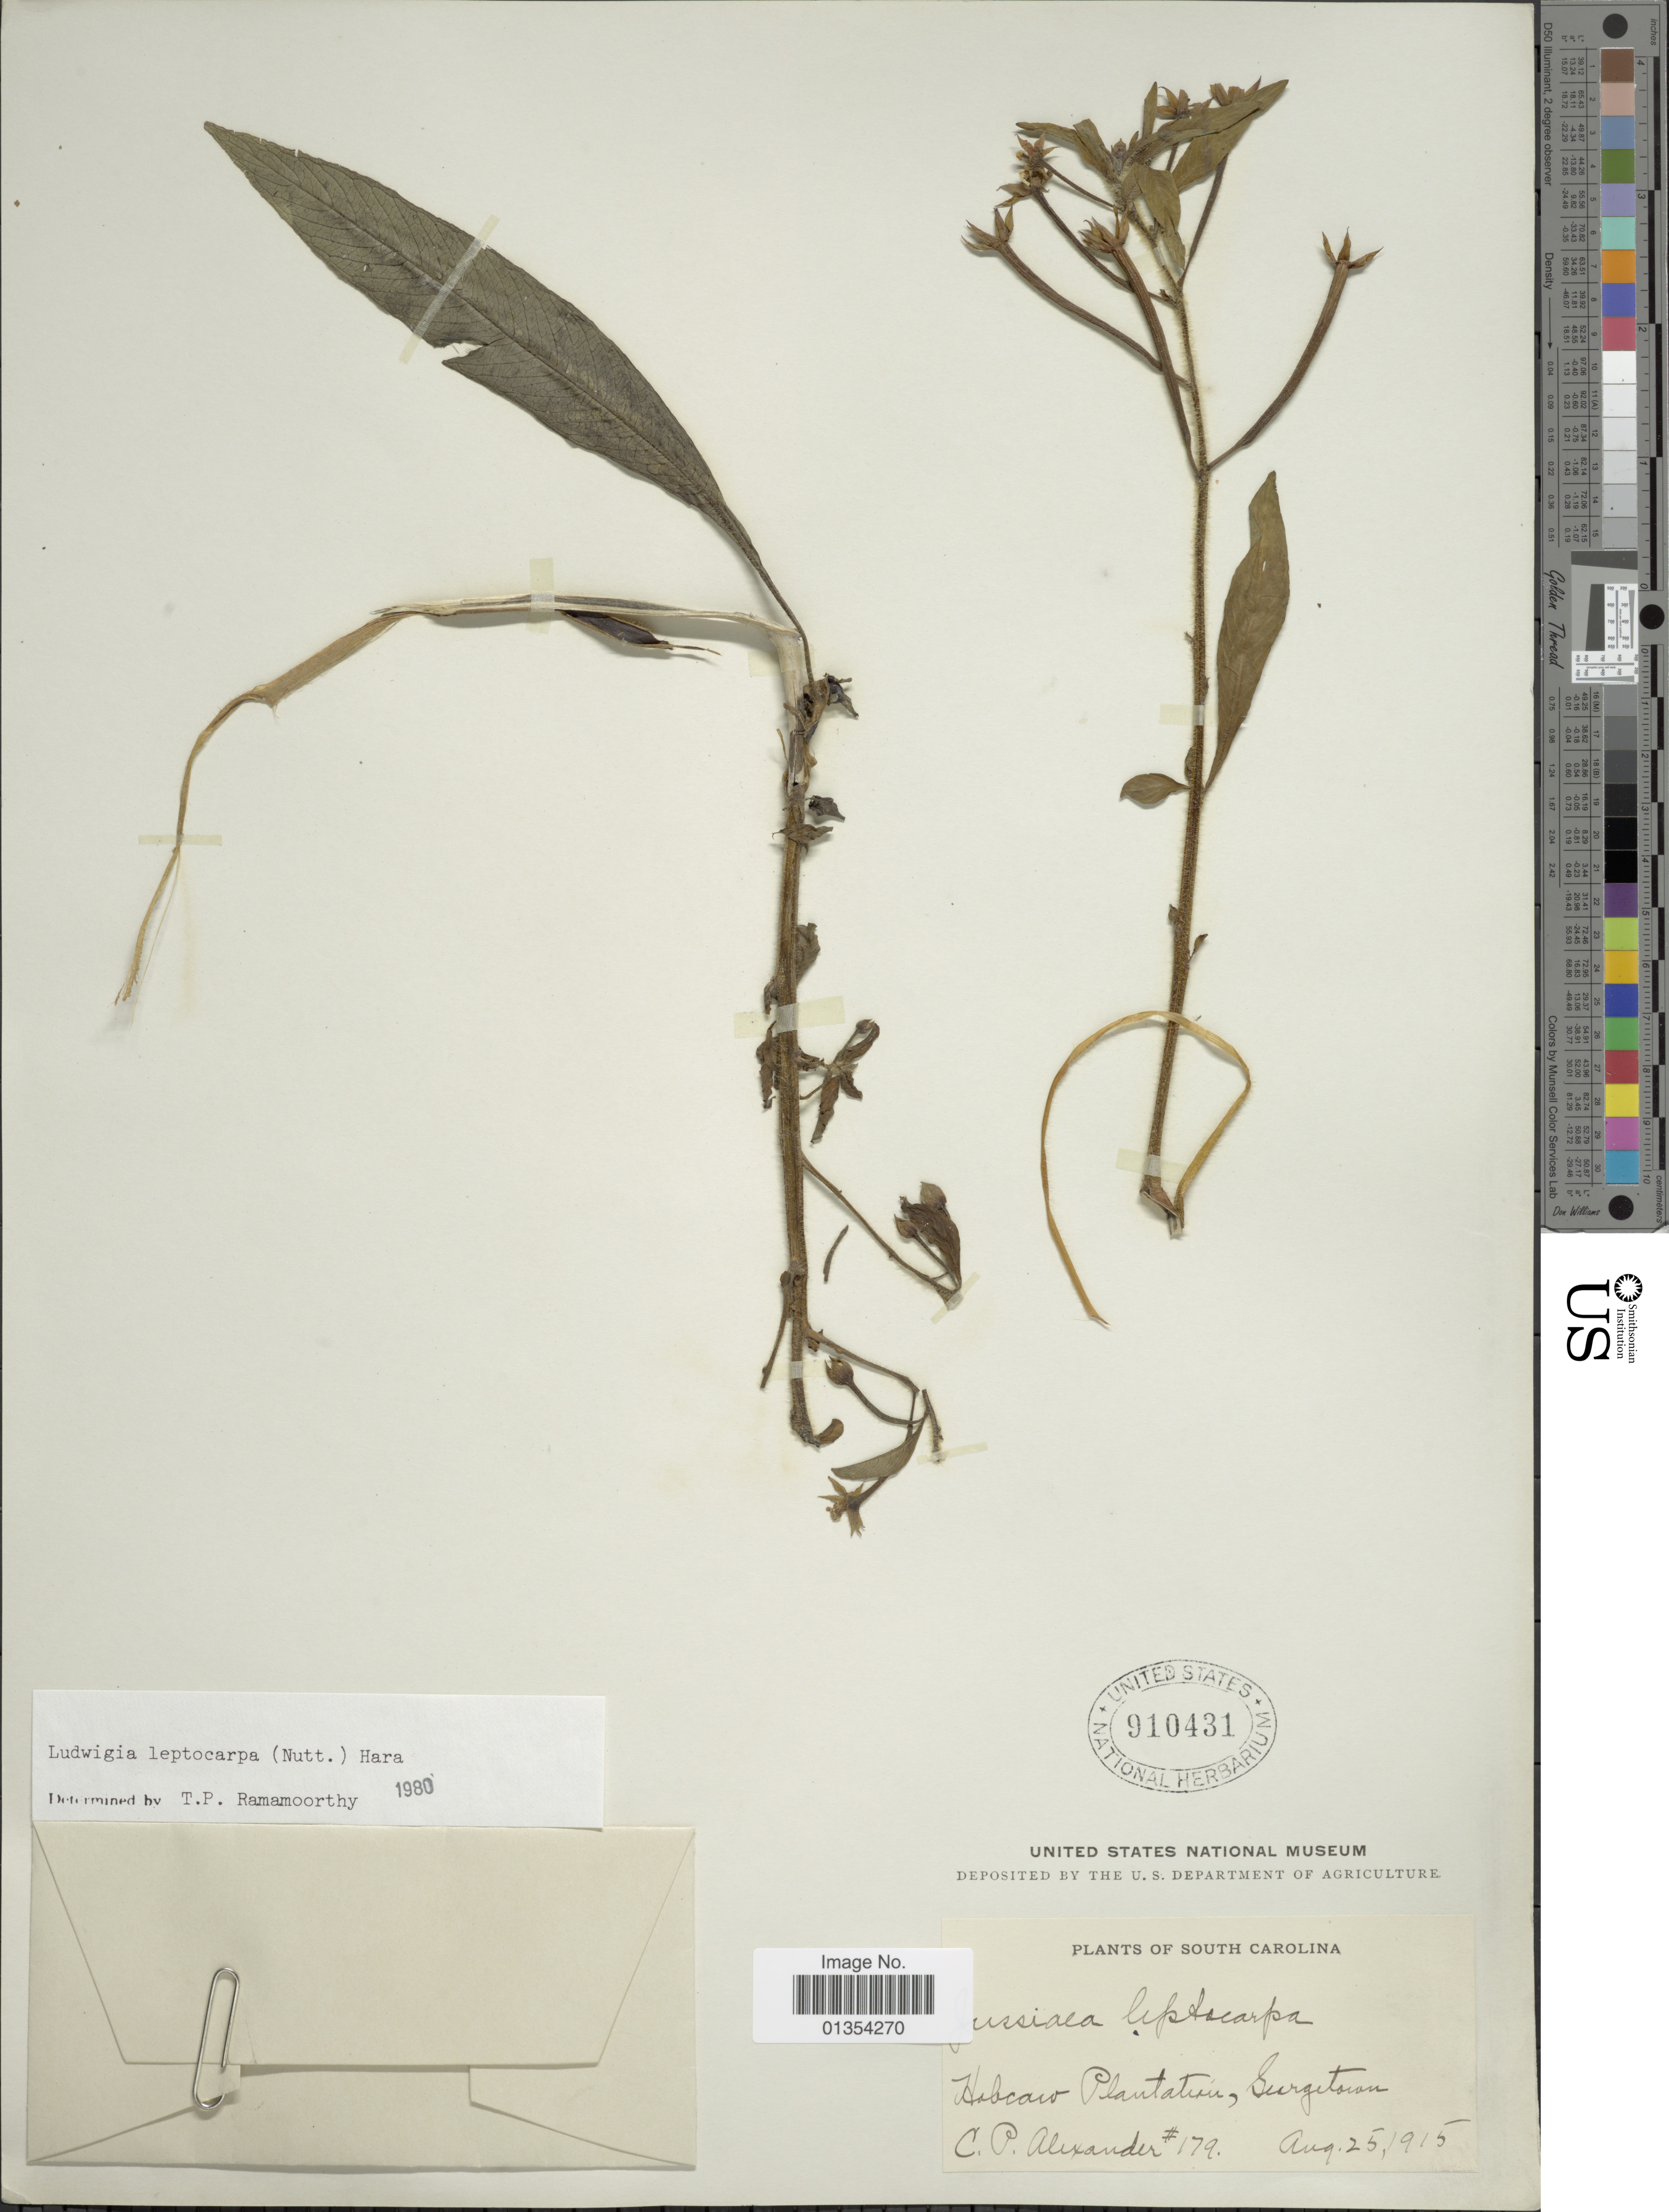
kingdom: Plantae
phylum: Tracheophyta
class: Magnoliopsida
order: Myrtales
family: Onagraceae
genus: Ludwigia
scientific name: Ludwigia leptocarpa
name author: (Nutt.) H. Hara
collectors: C. P. Alexander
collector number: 179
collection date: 1915-08-25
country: United States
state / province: South Carolina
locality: Georgetown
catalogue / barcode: US 910431